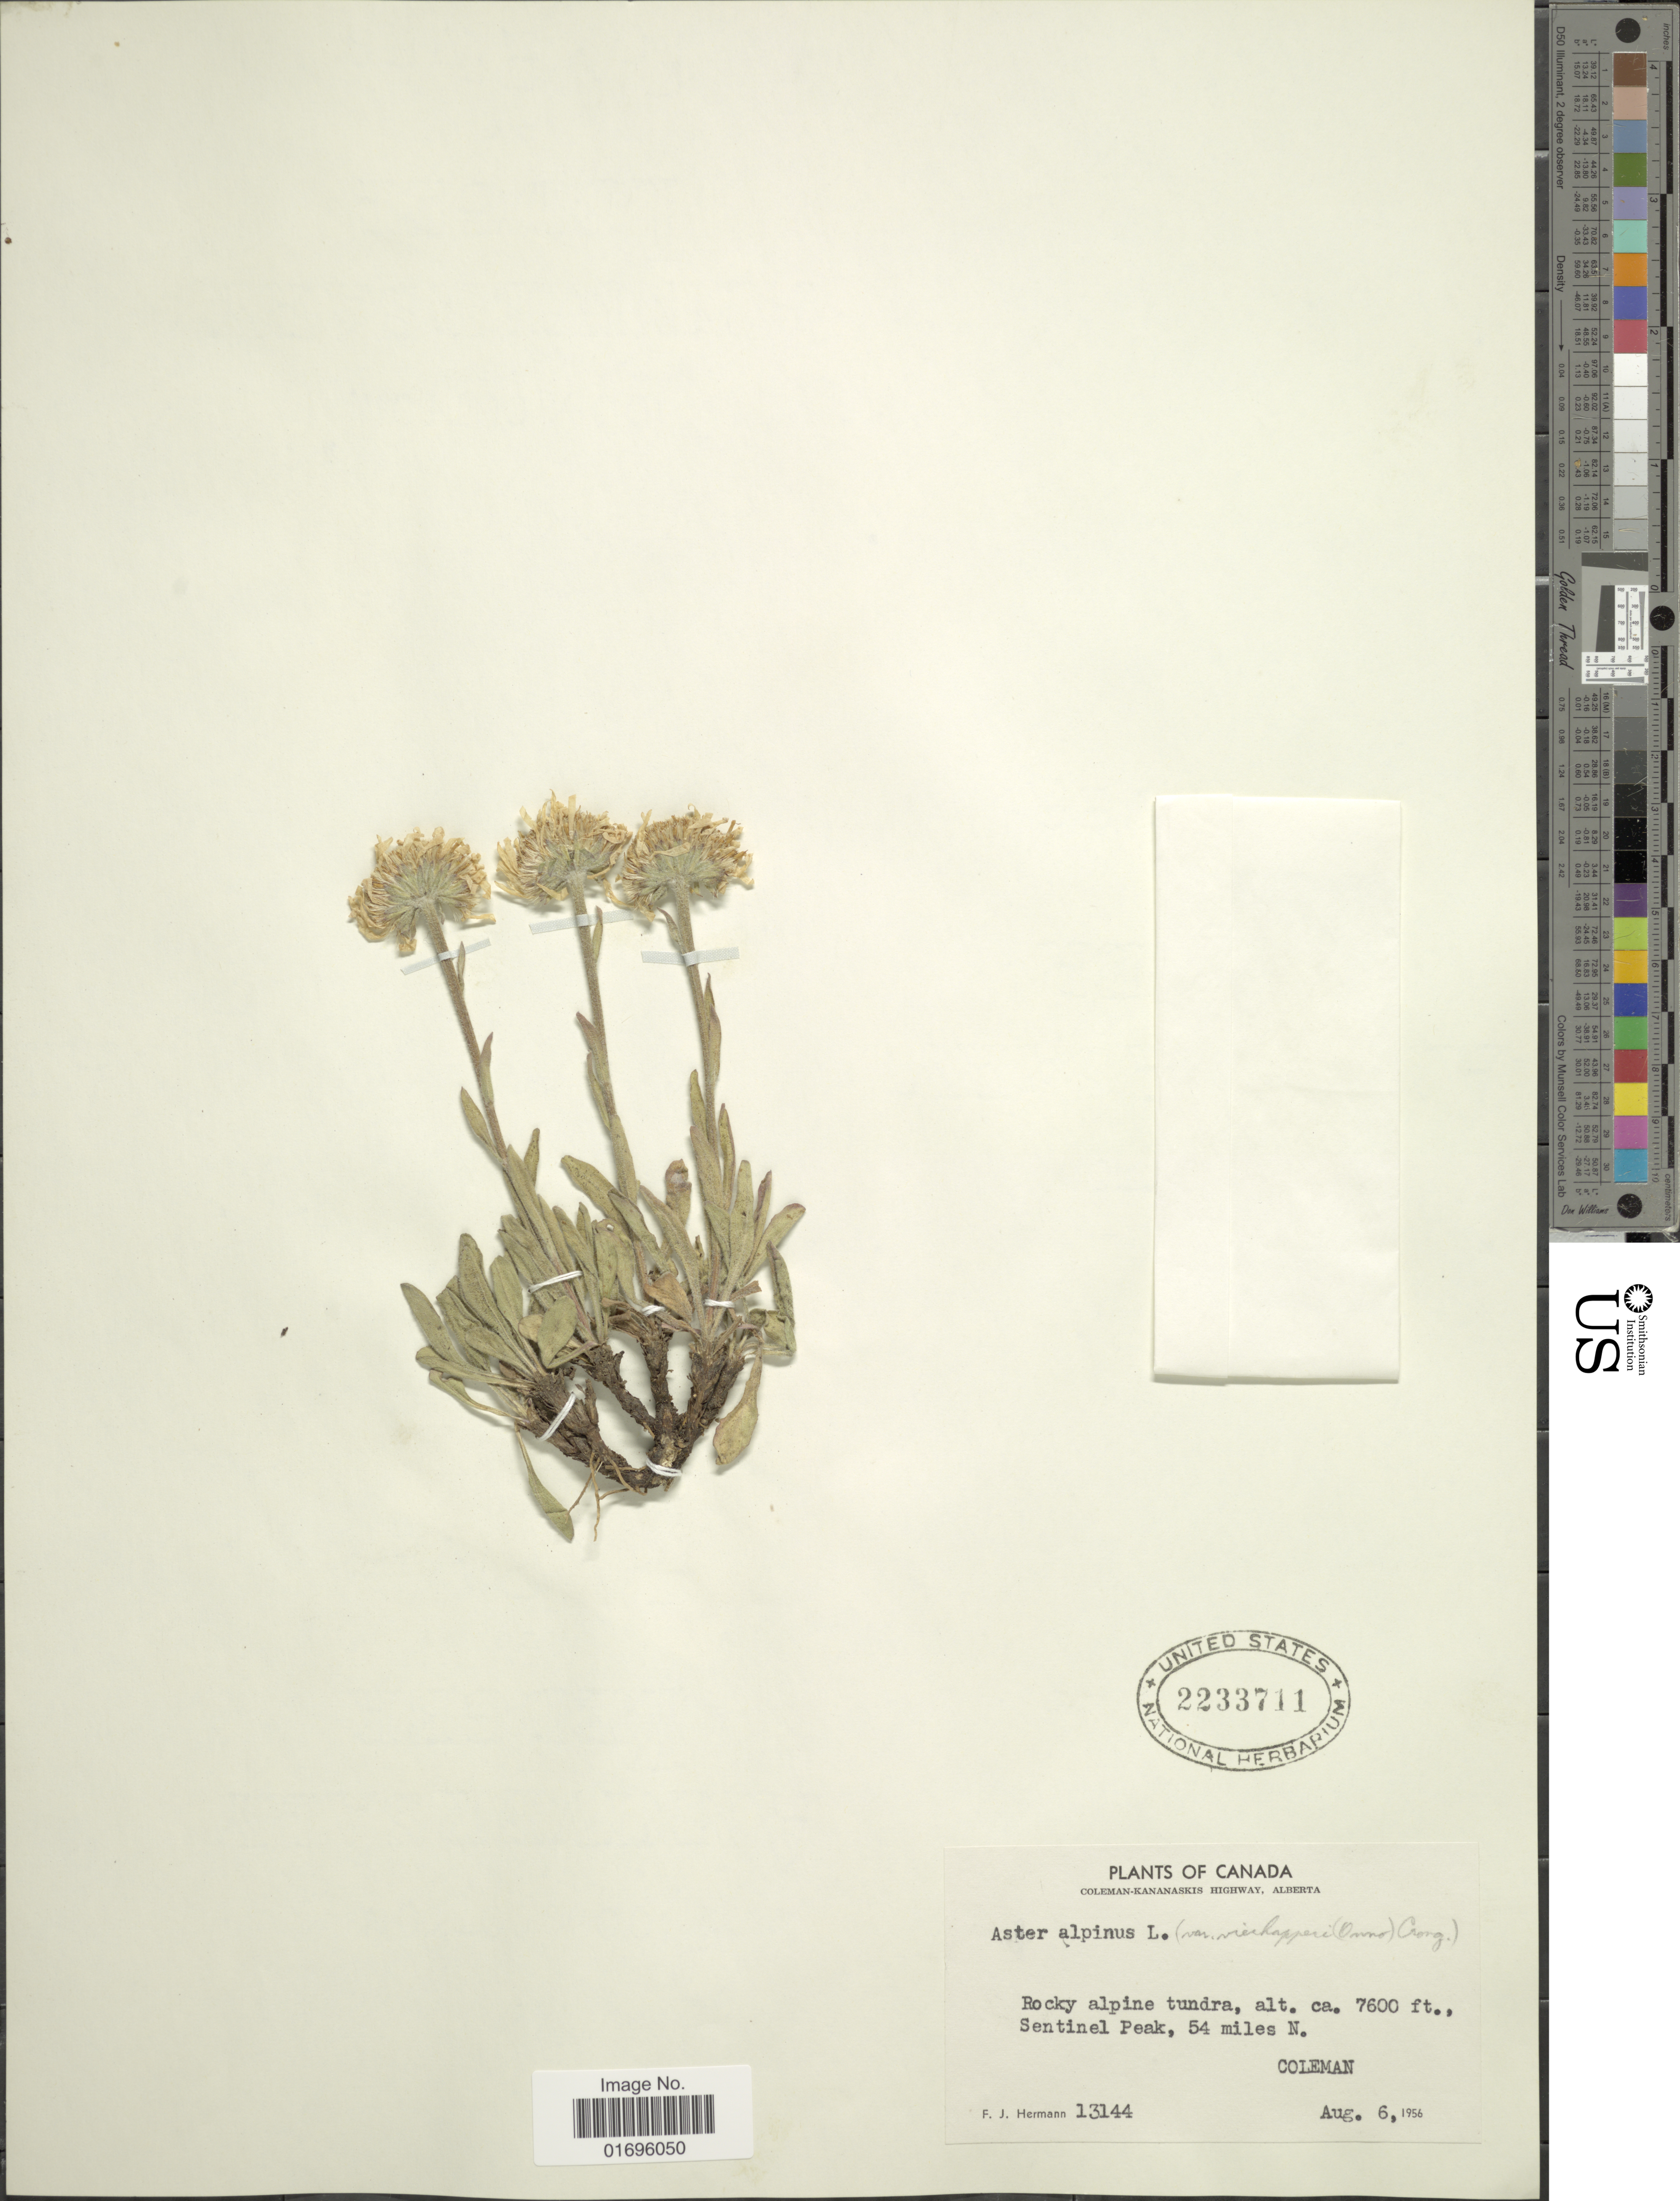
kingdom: Plantae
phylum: Tracheophyta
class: Magnoliopsida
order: Asterales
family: Asteraceae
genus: Aster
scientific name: Aster alpinus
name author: L.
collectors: F. J. Hermann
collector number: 13144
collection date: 1956-08-06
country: Canada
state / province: Alberta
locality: Coleman-Kananaskis Highway, Alberta. Sentinel Peak, 54 miles N. Coleman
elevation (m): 2316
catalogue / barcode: US 2233711